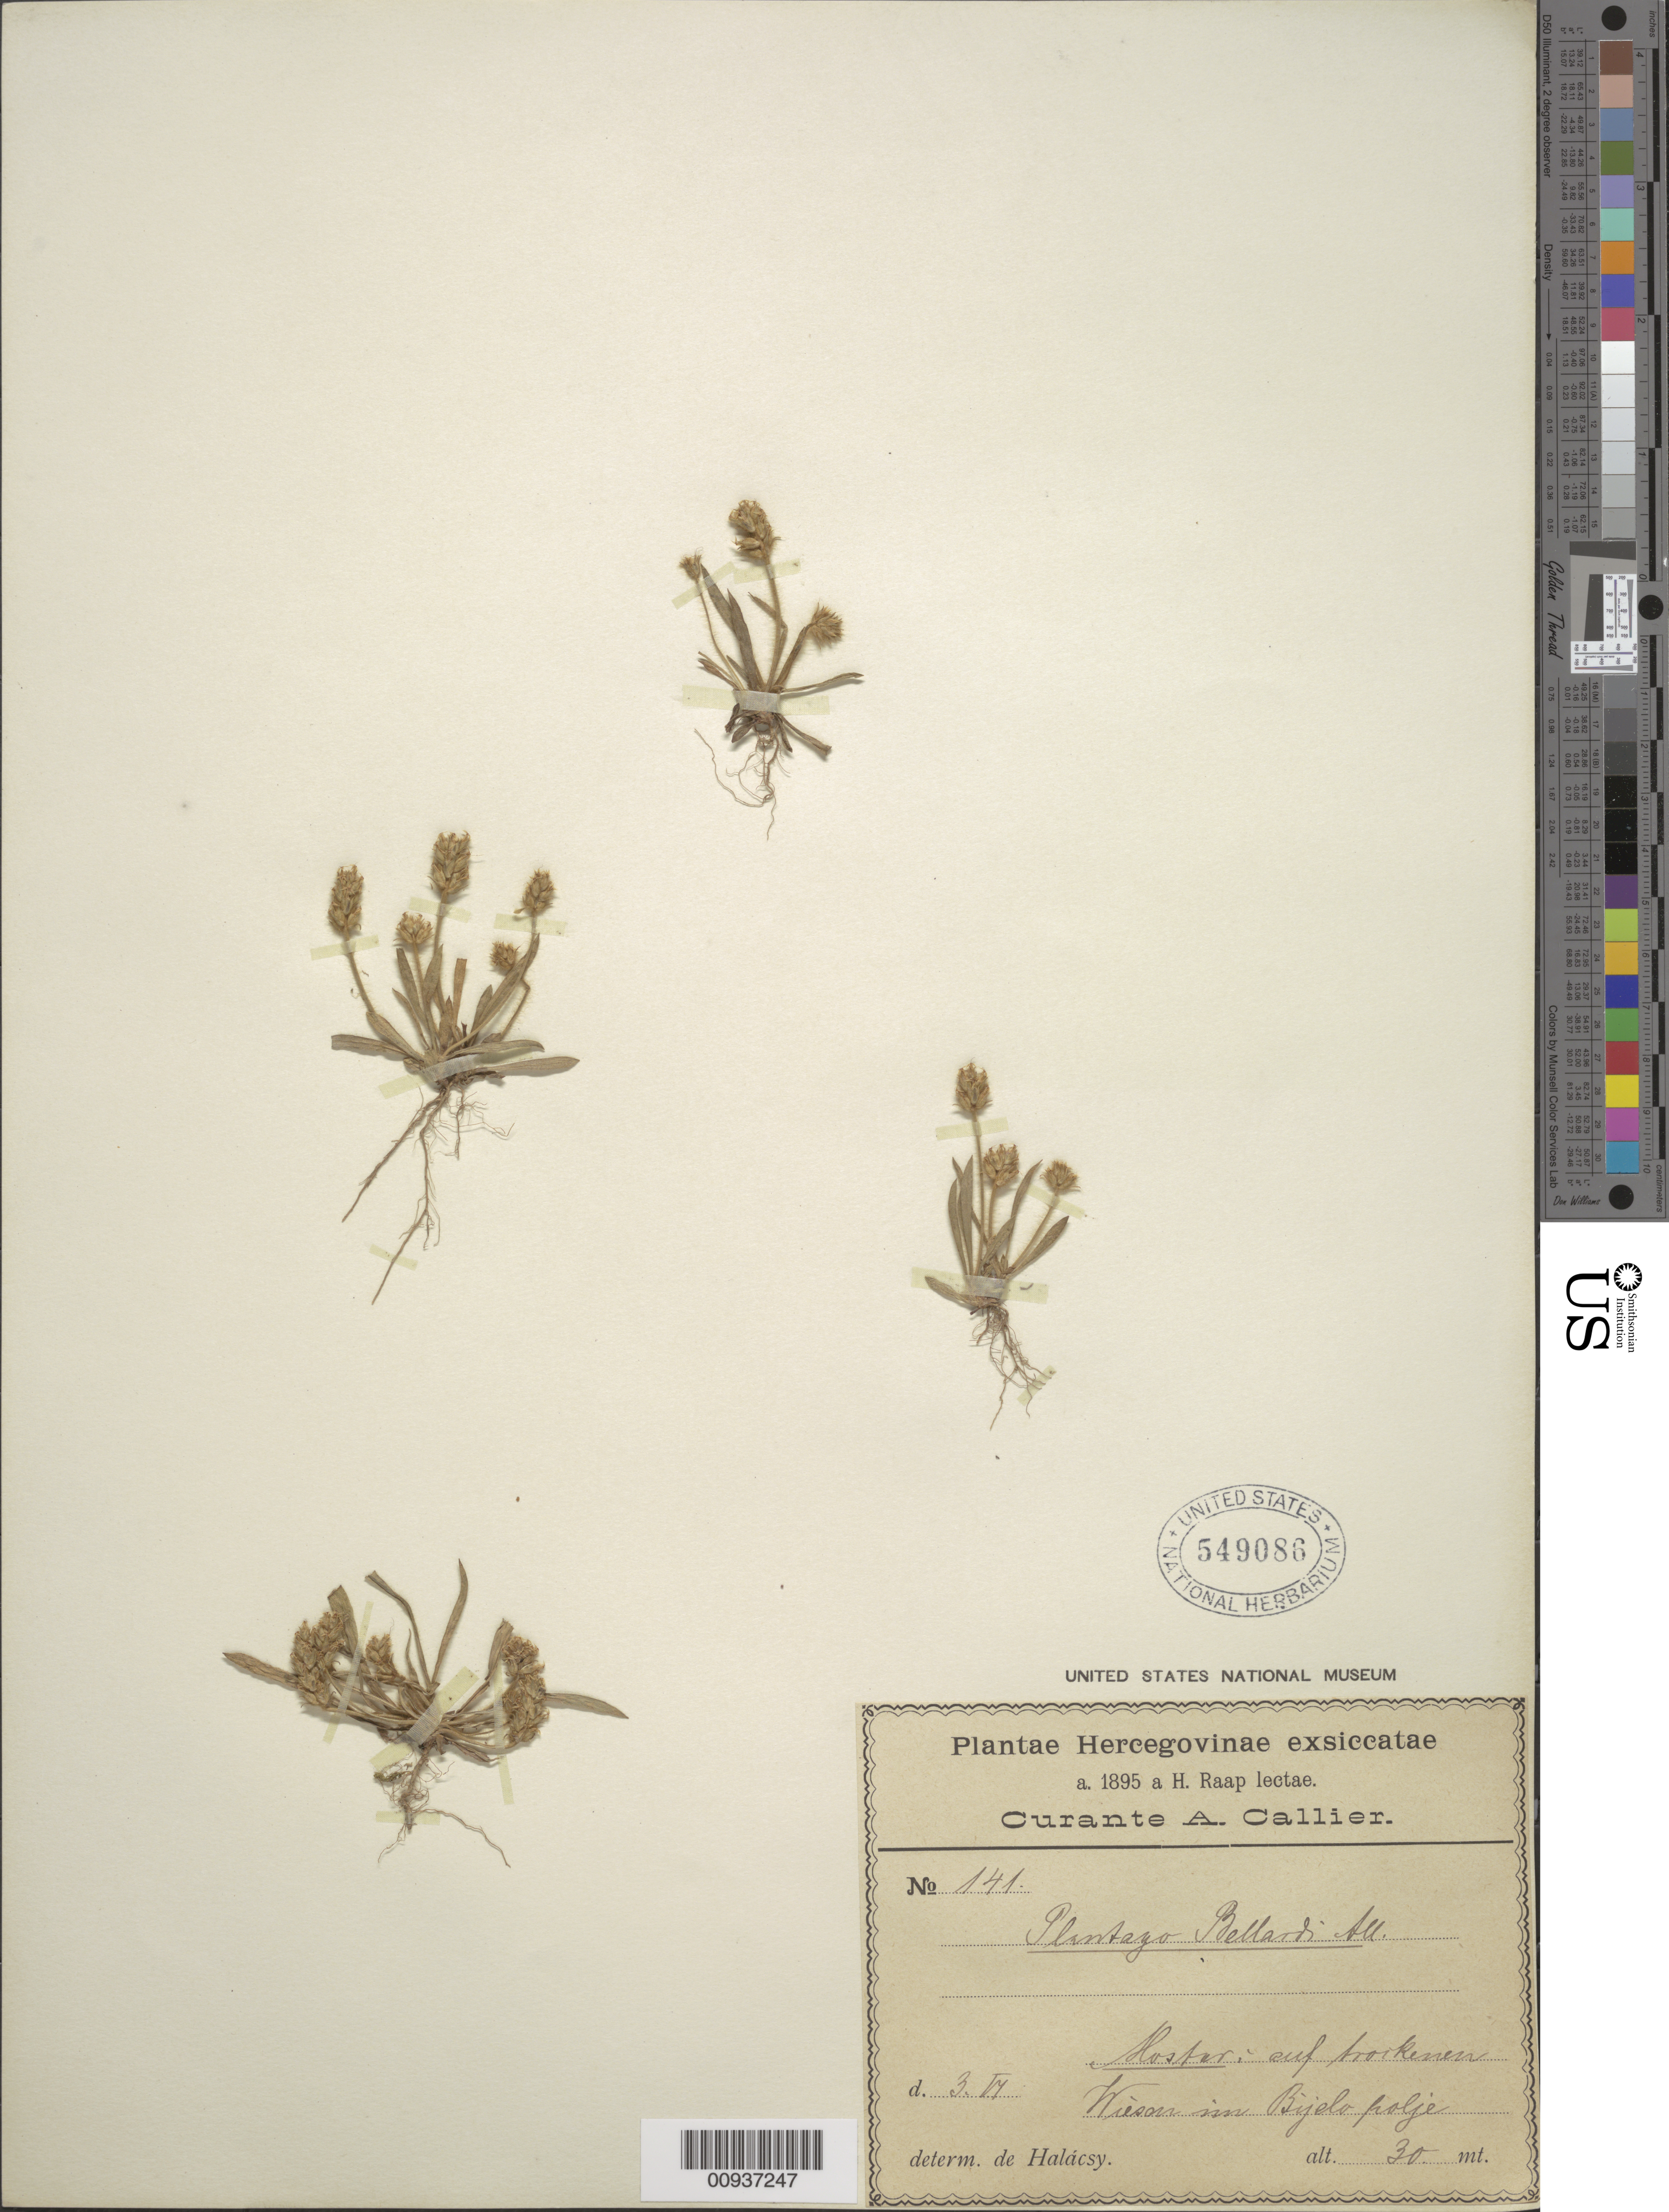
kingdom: Plantae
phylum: Tracheophyta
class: Magnoliopsida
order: Lamiales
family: Plantaginaceae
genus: Plantago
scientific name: Plantago bellardi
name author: All.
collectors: C. A. Callier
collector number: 141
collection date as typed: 14 Mar 1895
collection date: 1895-03-14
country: Montenegro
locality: []: auf horkenen Wiesen in Bijelo Polje [?]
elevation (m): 30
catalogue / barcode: US 549086